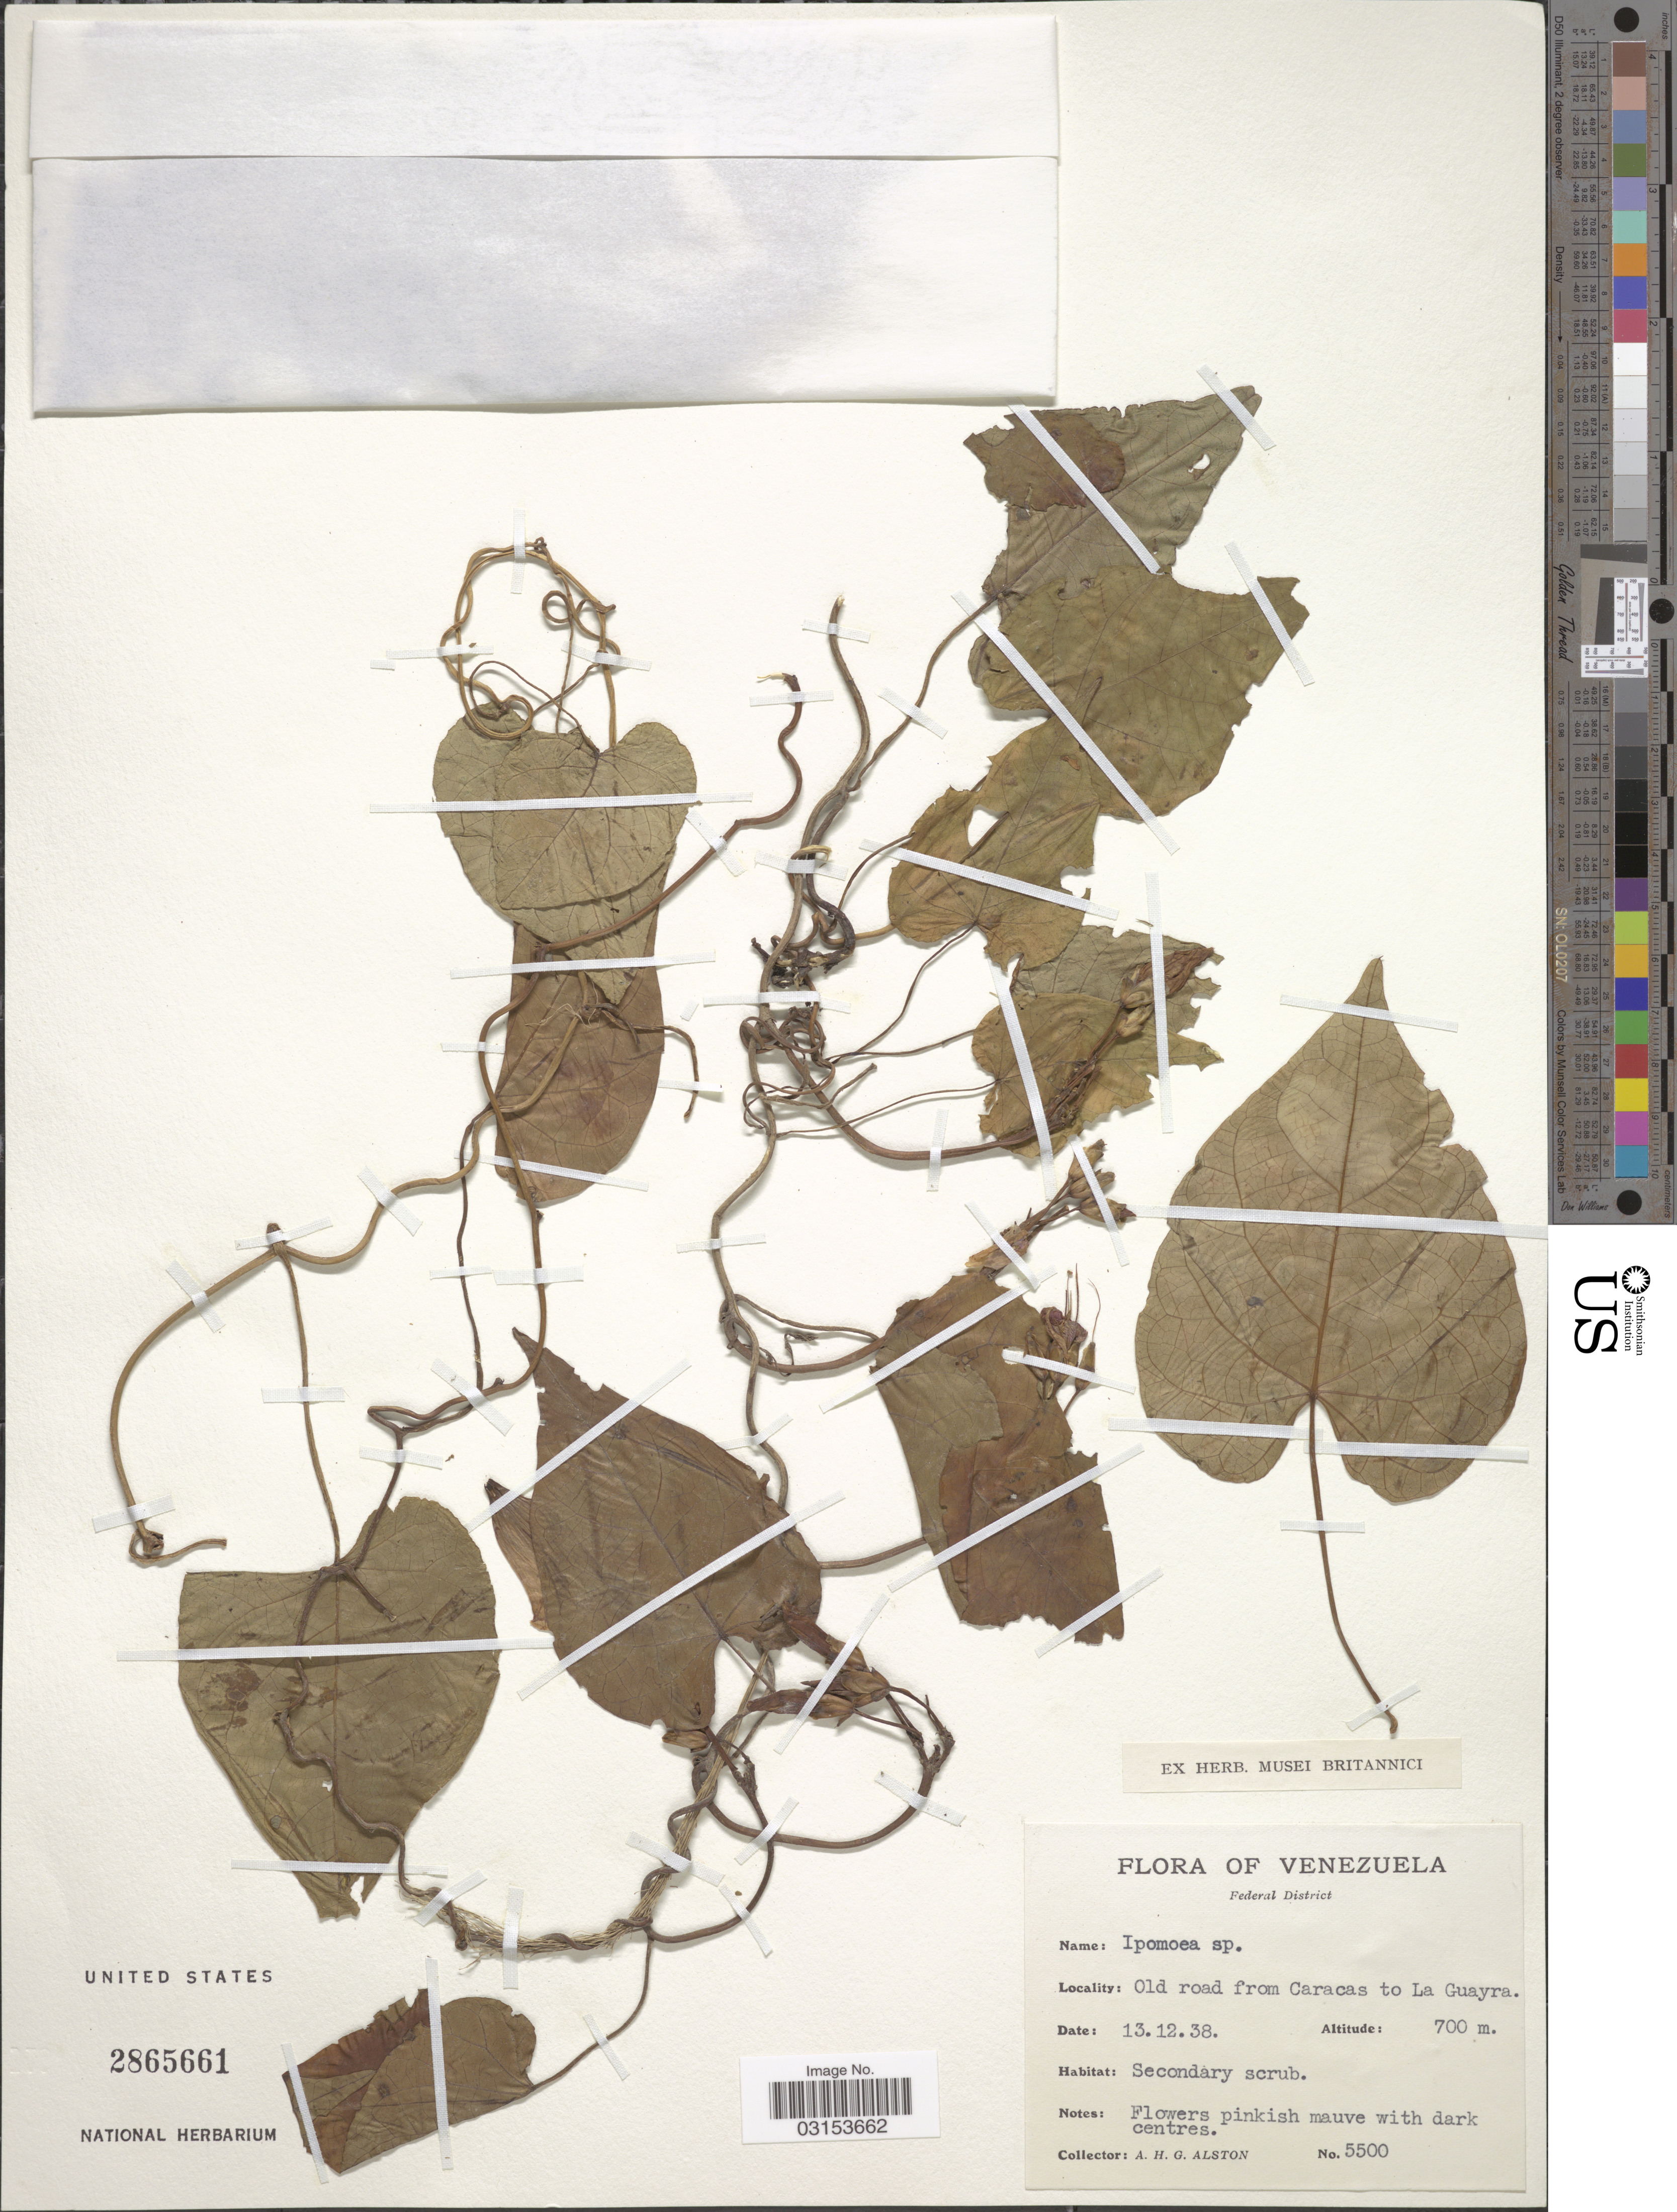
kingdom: Plantae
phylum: Tracheophyta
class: Magnoliopsida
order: Solanales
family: Convolvulaceae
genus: Ipomoea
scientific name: Ipomoea sp.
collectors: A. H. Alston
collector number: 5500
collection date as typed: Transcribed d/m/y: 13/12/38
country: Venezuela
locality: Federal District. Old road from Caracas to La Guayra.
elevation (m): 700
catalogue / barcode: US 2865661